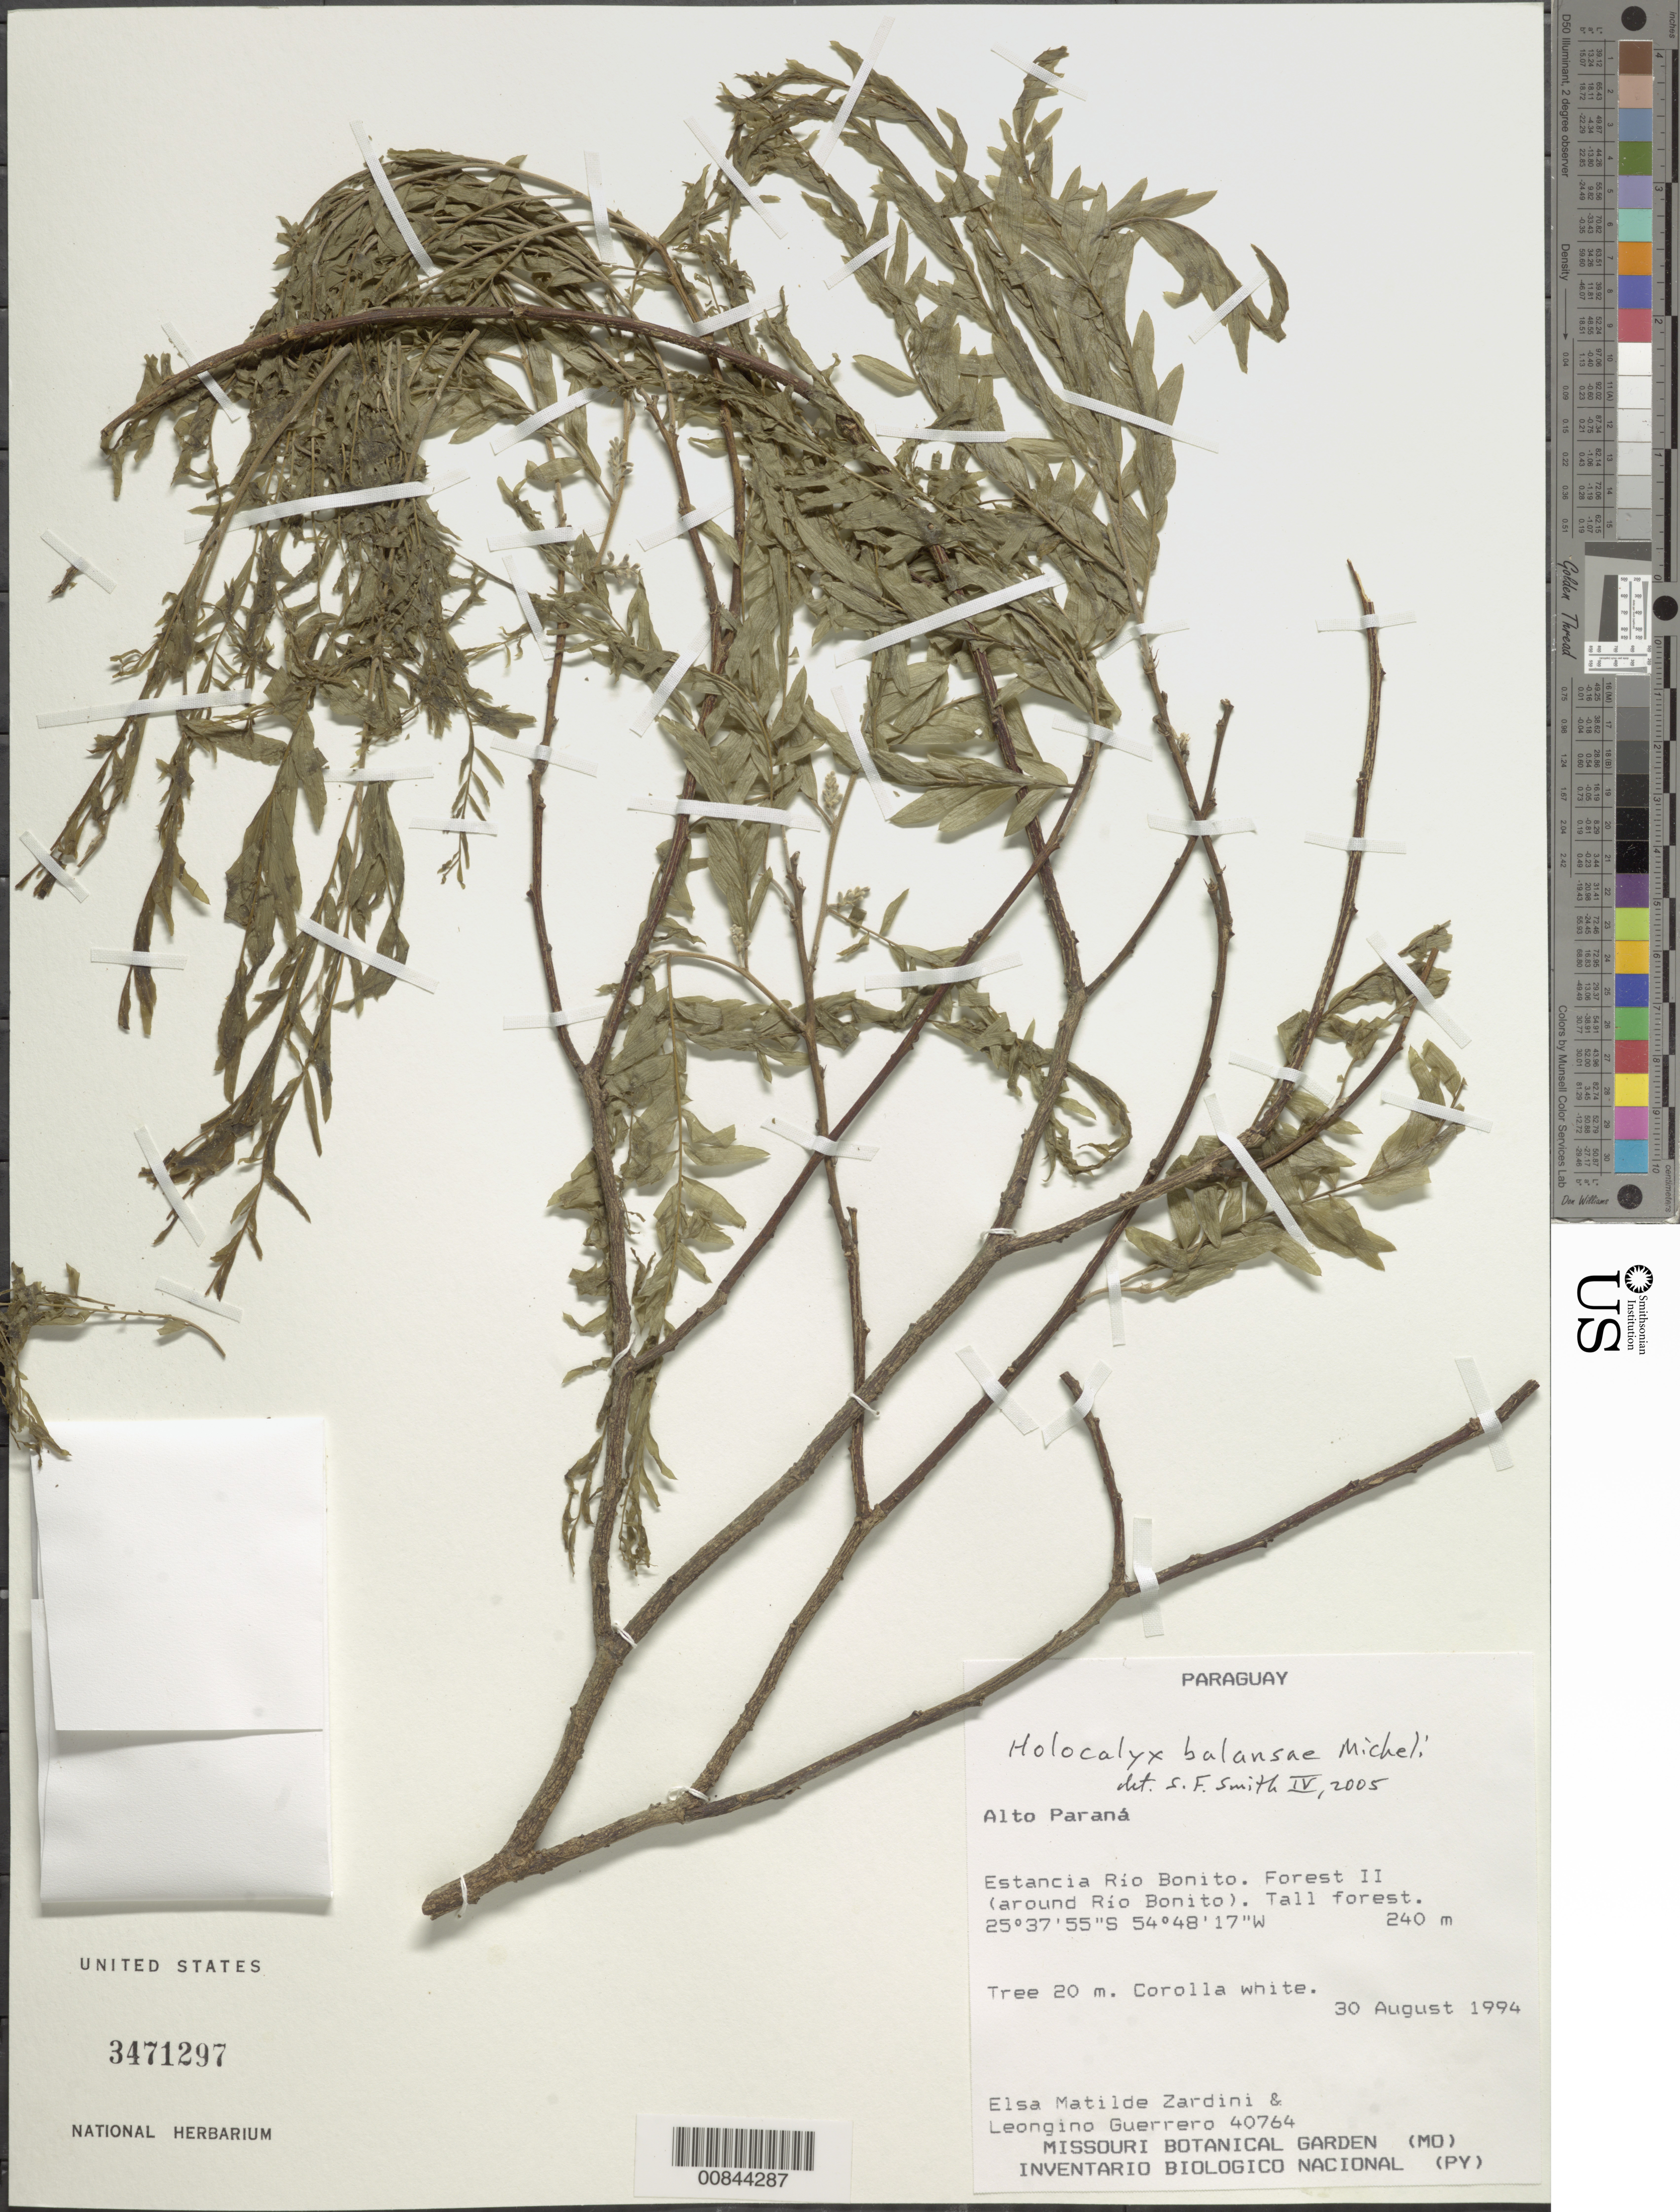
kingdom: Plantae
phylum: Tracheophyta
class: Magnoliopsida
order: Fabales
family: Fabaceae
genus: Holocalyx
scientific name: Holocalyx balansae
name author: Micheli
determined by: Smith, Stephen F., (US), NMNH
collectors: E. M. Zardini & L. Guerrero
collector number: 40764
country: Paraguay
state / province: Alto Paraná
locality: Estancia Rio Bonito, around Rio Bonito.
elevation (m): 240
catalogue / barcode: US 3471297